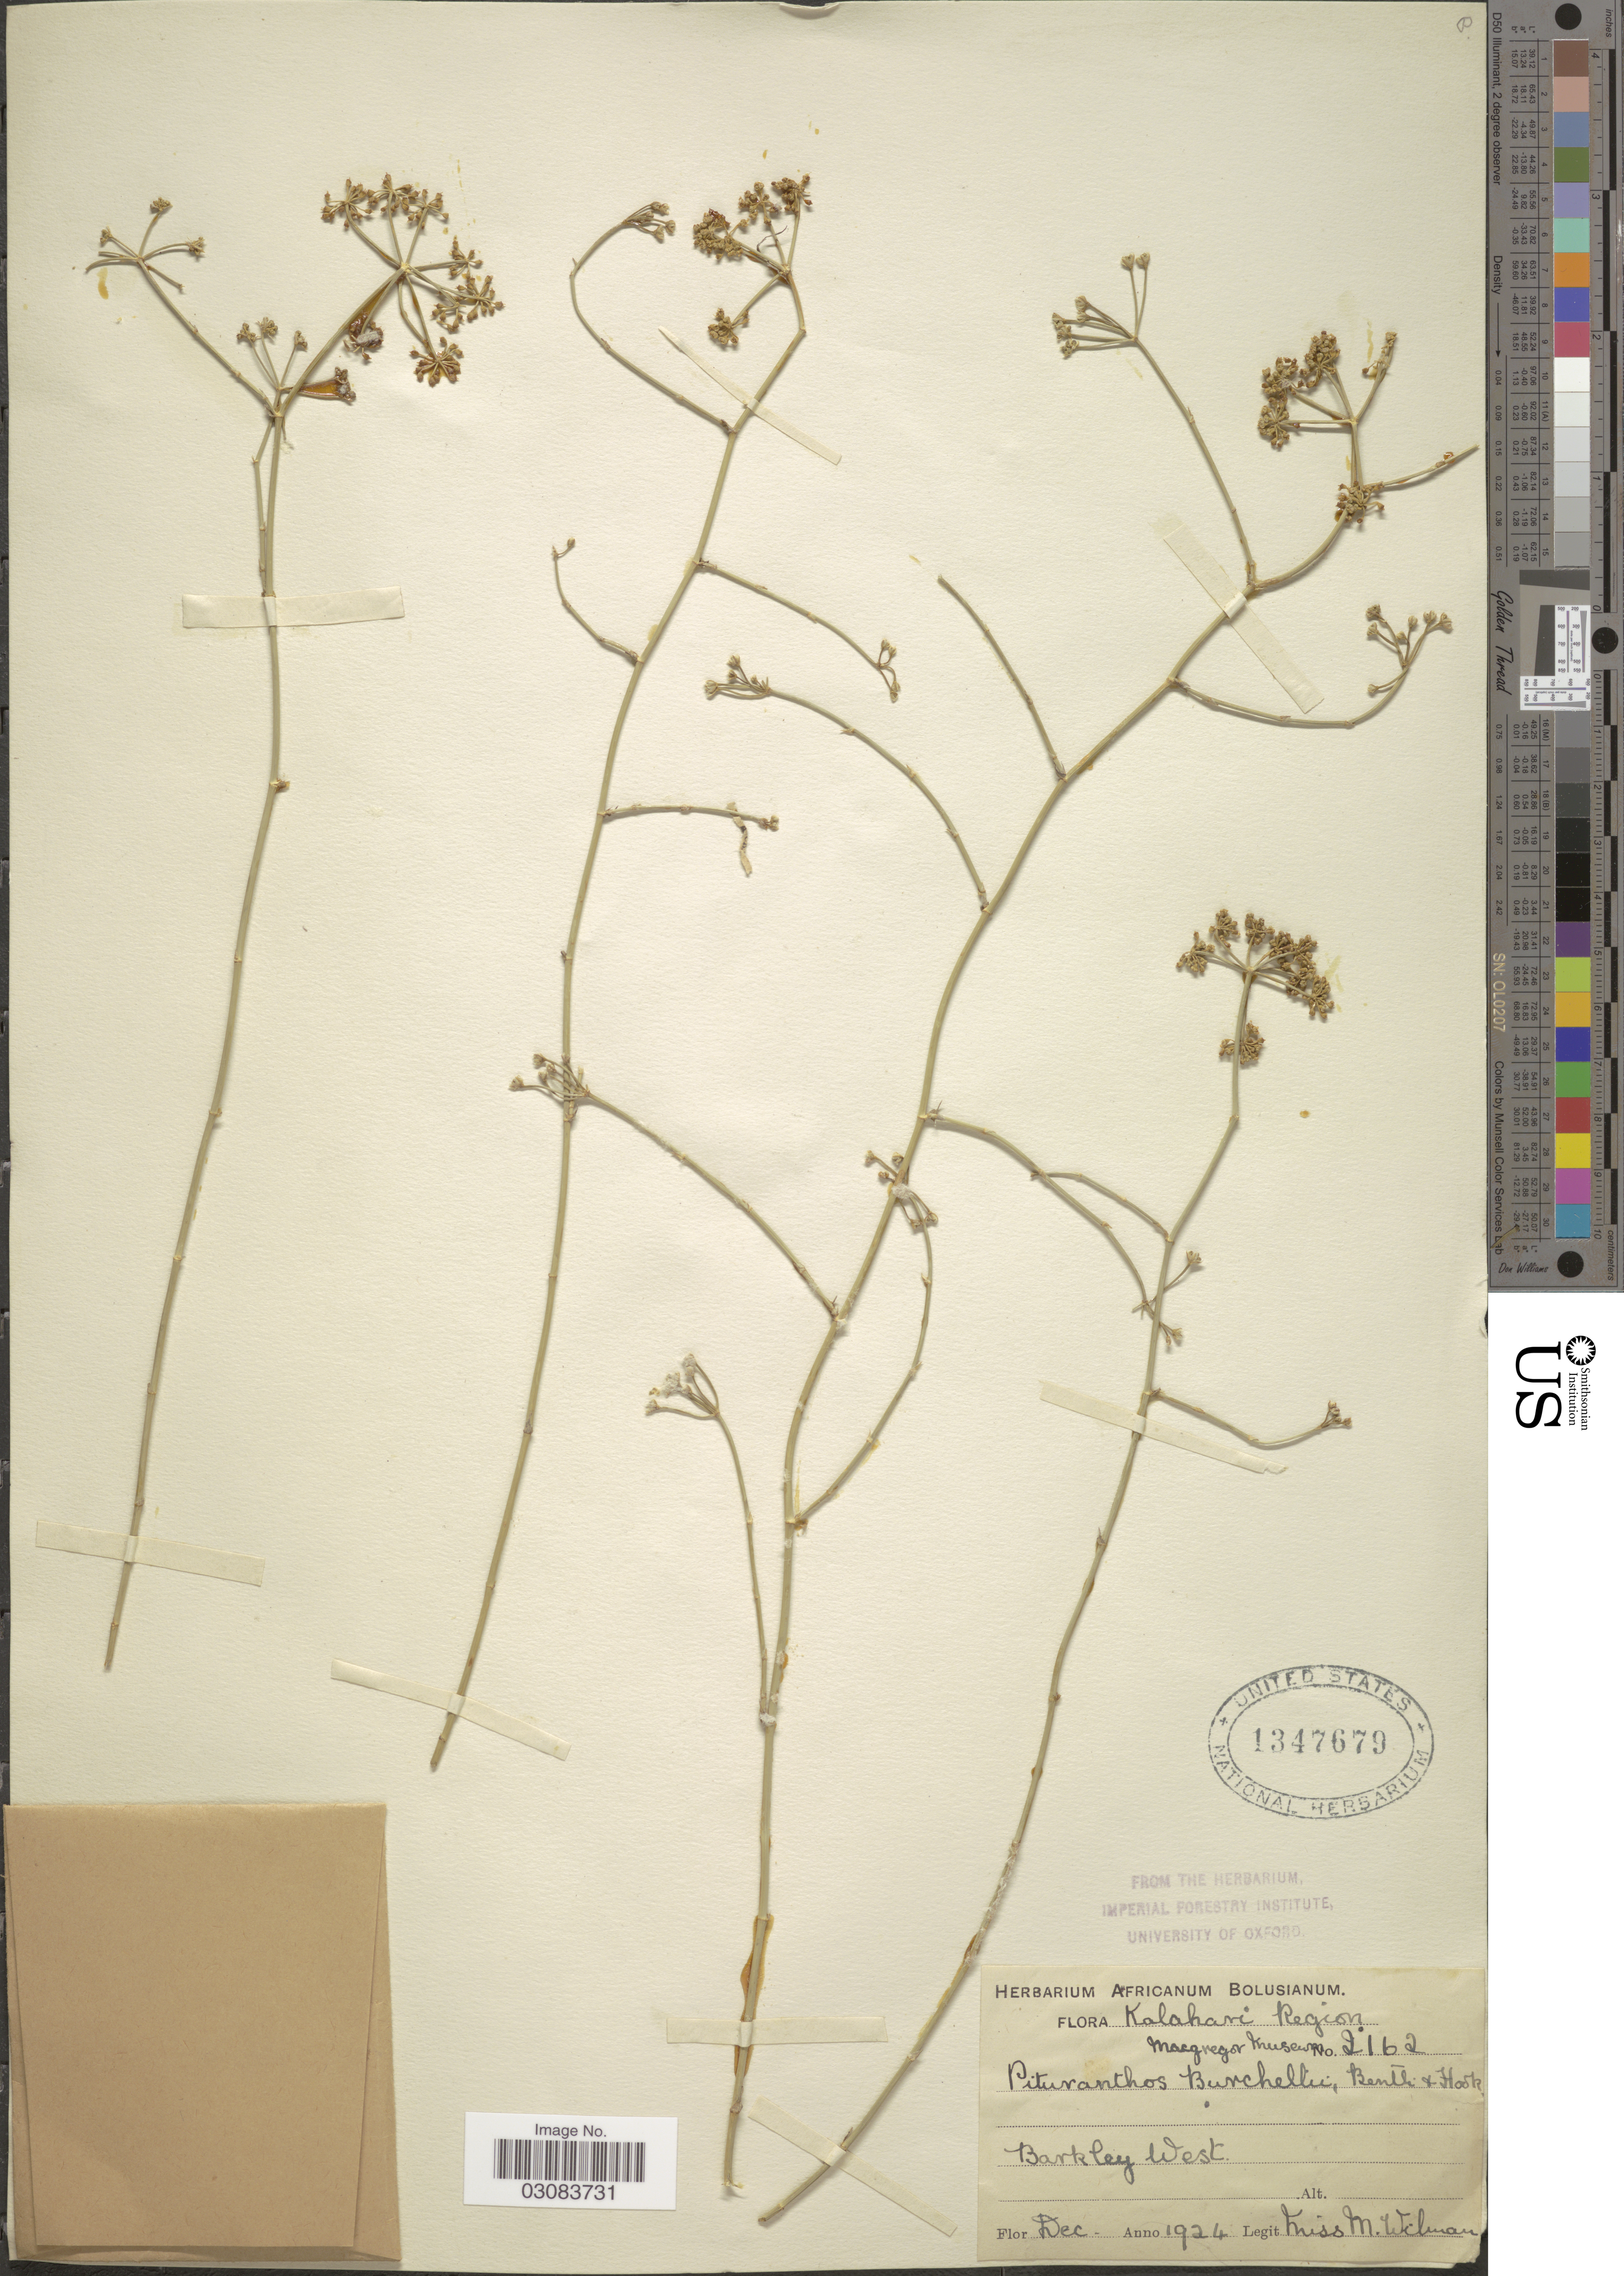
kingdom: Plantae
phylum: Tracheophyta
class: Magnoliopsida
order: Apiales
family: Apiaceae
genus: Deverra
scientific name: Deverra burchellii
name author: (DC.) Eckl. & Zeyh.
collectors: M. Welman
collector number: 2162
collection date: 1924-12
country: South Africa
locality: Kalahari Region. Macgregor Museum. Barkley West.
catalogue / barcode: US 1347679